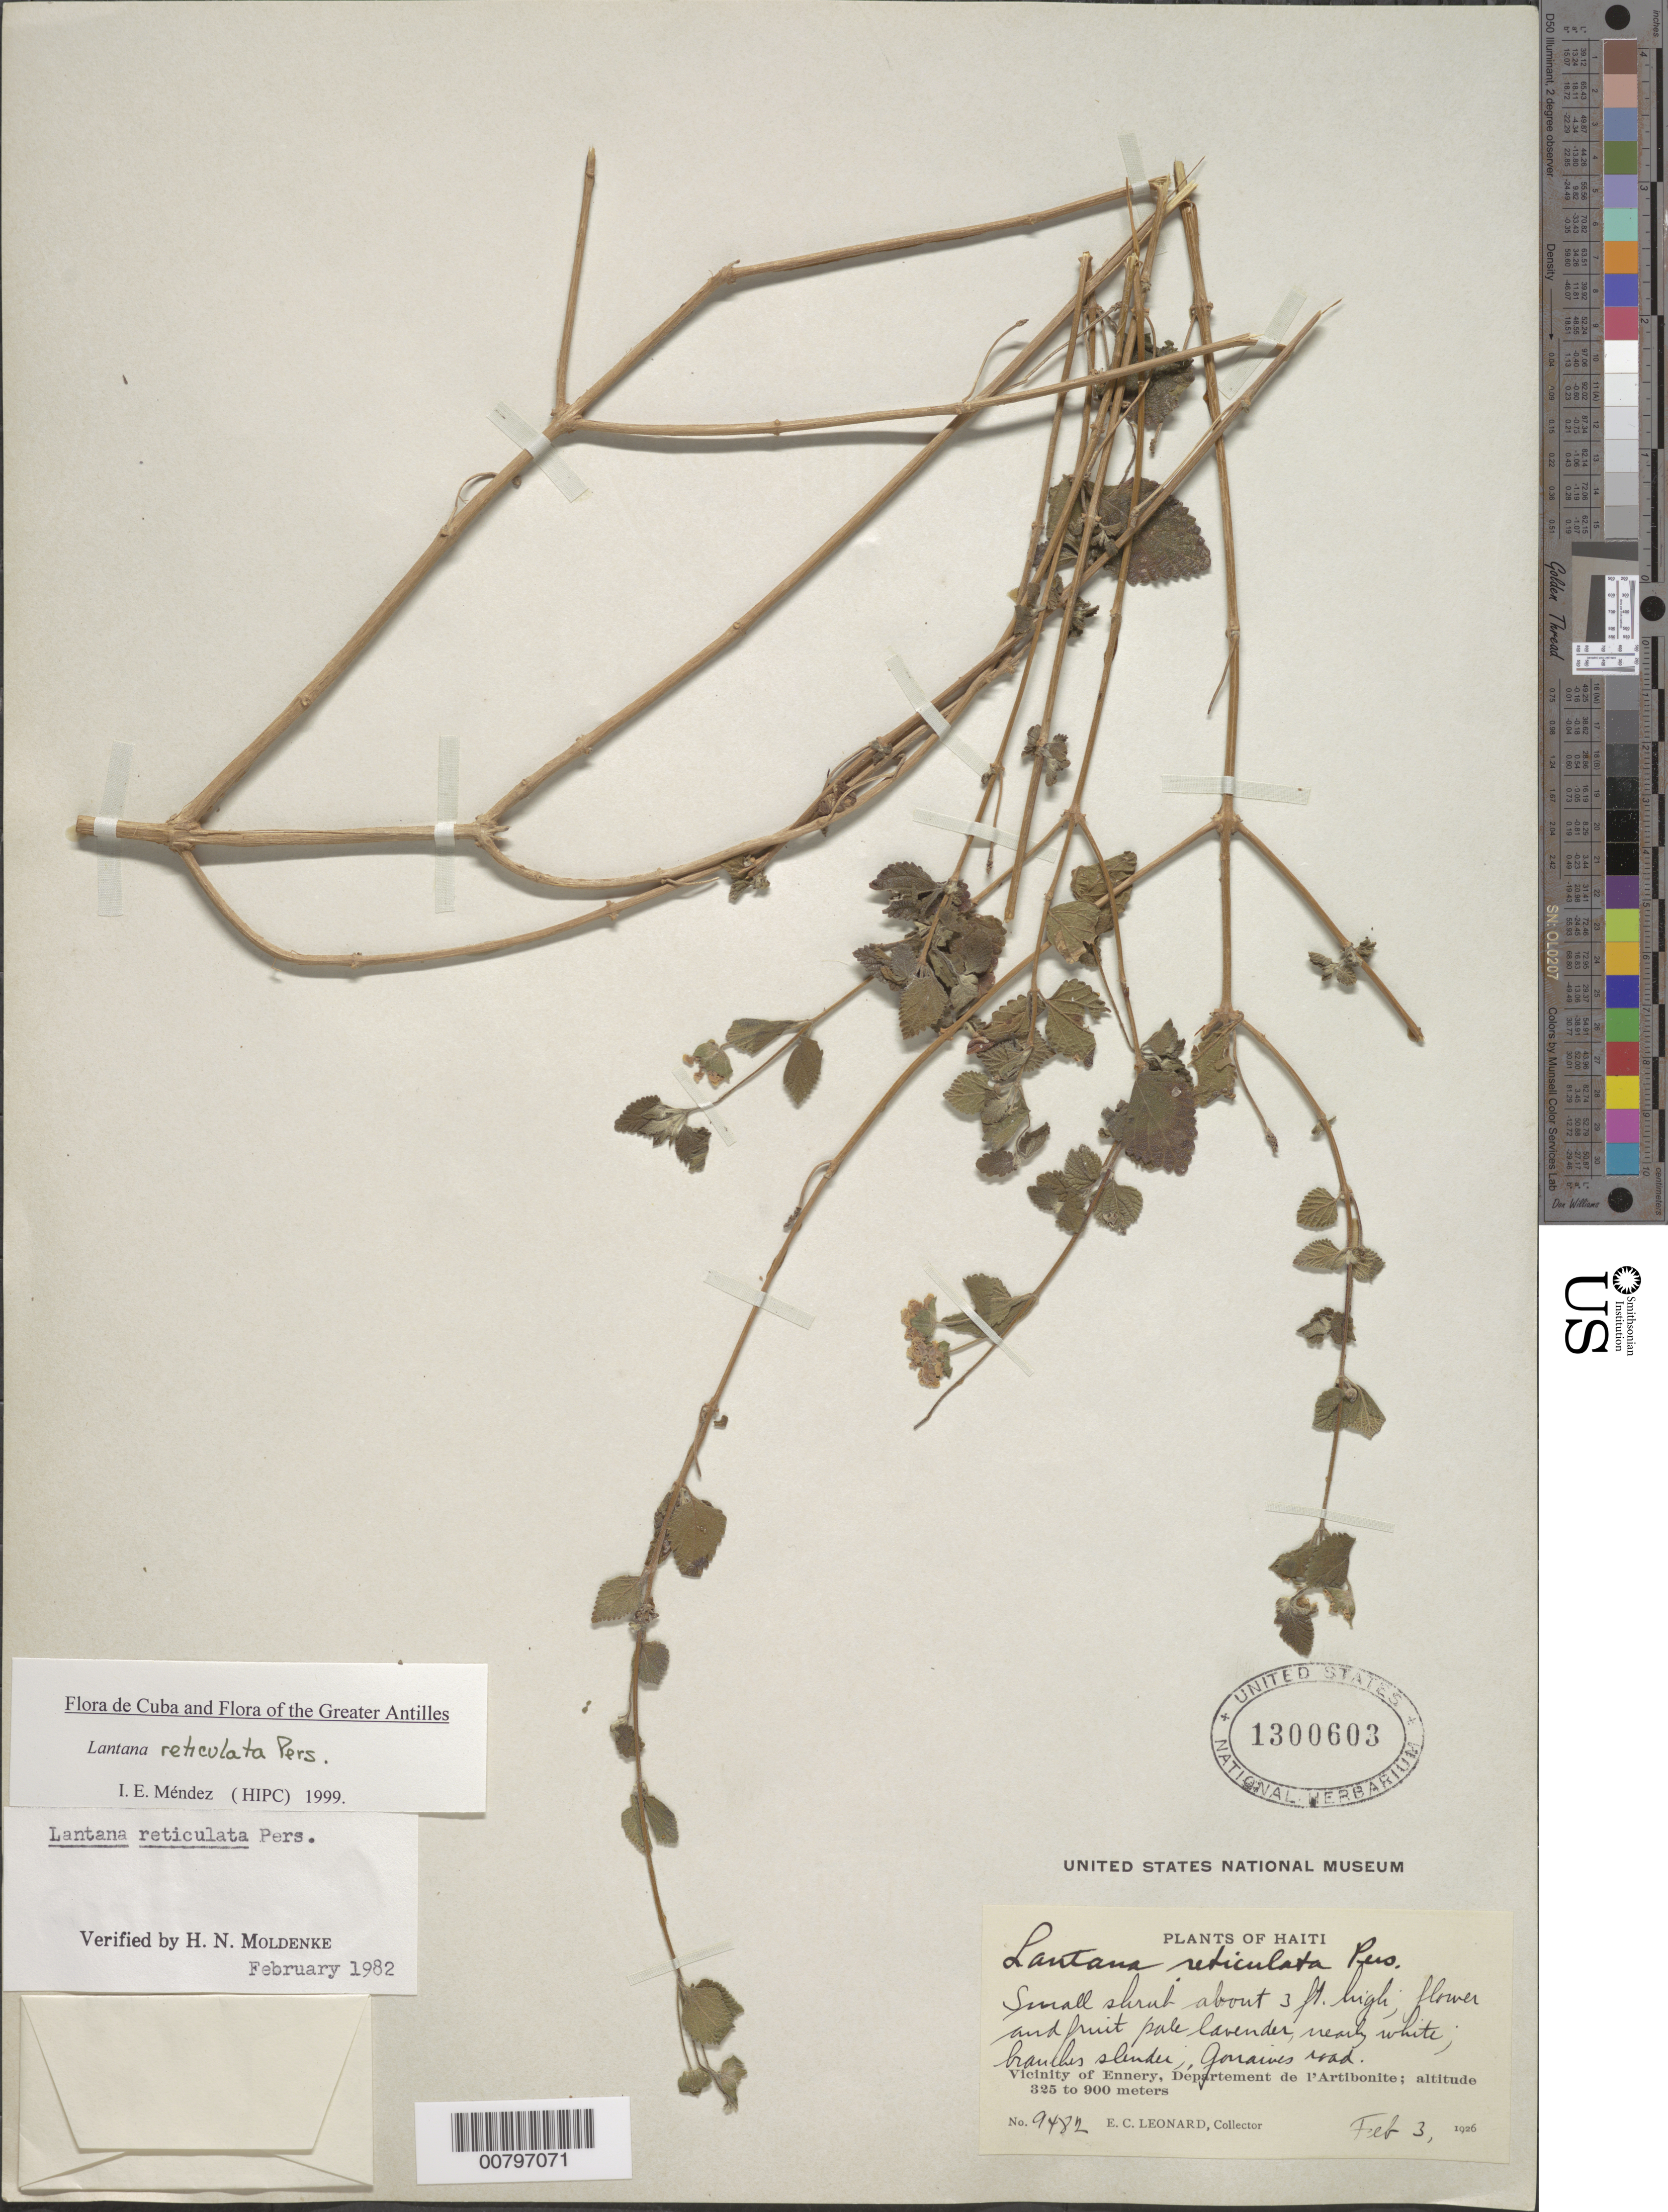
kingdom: Plantae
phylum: Tracheophyta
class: Magnoliopsida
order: Lamiales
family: Verbenaceae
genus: Lantana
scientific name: Lantana reticulata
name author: Pers.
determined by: Méndez, Isidro E., (HIPC)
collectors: E. C. Leonard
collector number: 9482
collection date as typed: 03 Feb 1926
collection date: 1926-02-03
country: Haiti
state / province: Artibonite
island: Hispaniola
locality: Vicinity of Ennery, Goraines Road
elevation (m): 325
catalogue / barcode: US 1300603